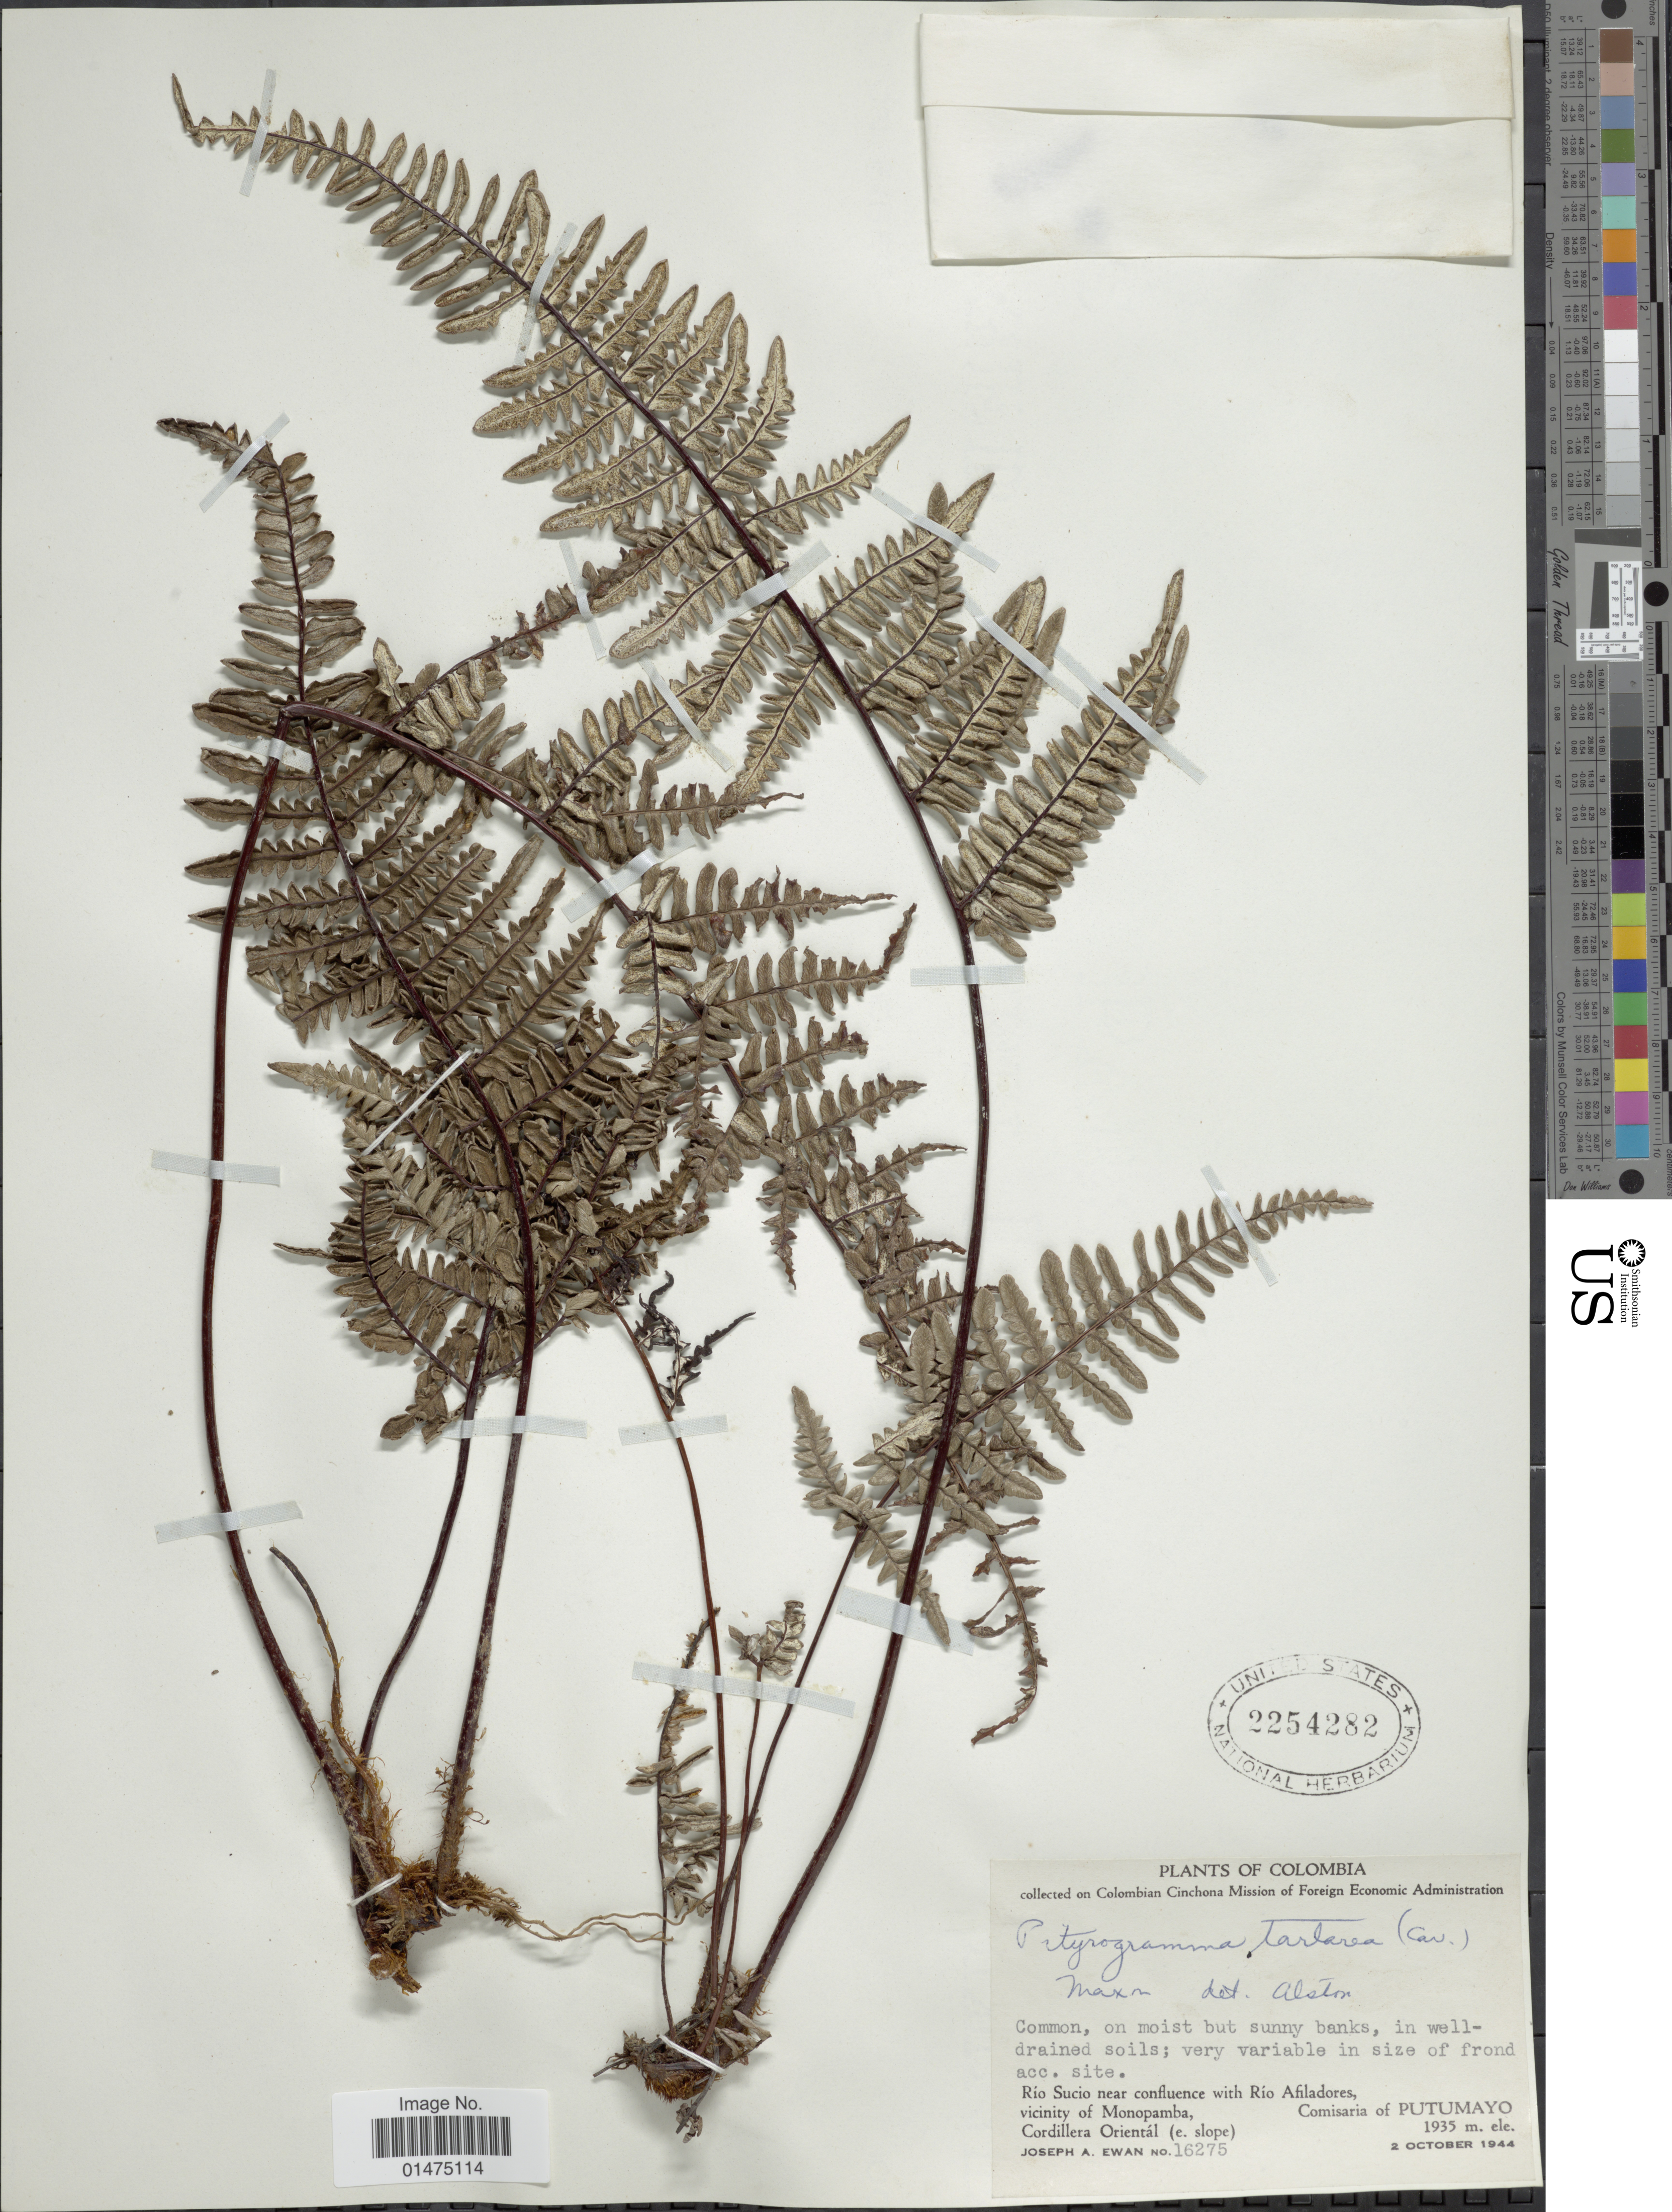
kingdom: Plantae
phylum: Tracheophyta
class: Polypodiopsida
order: Polypodiales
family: Pteridaceae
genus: Pityrogramma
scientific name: Pityrogramma tartarea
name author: (Cav.) Maxon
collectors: J. A. Ewan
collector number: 16275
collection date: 1944-10-02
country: Colombia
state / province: Putumayo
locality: Río Sucio near confluence with Río Afiladores, vicinity of Monopamba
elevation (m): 1935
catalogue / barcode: US 2254282